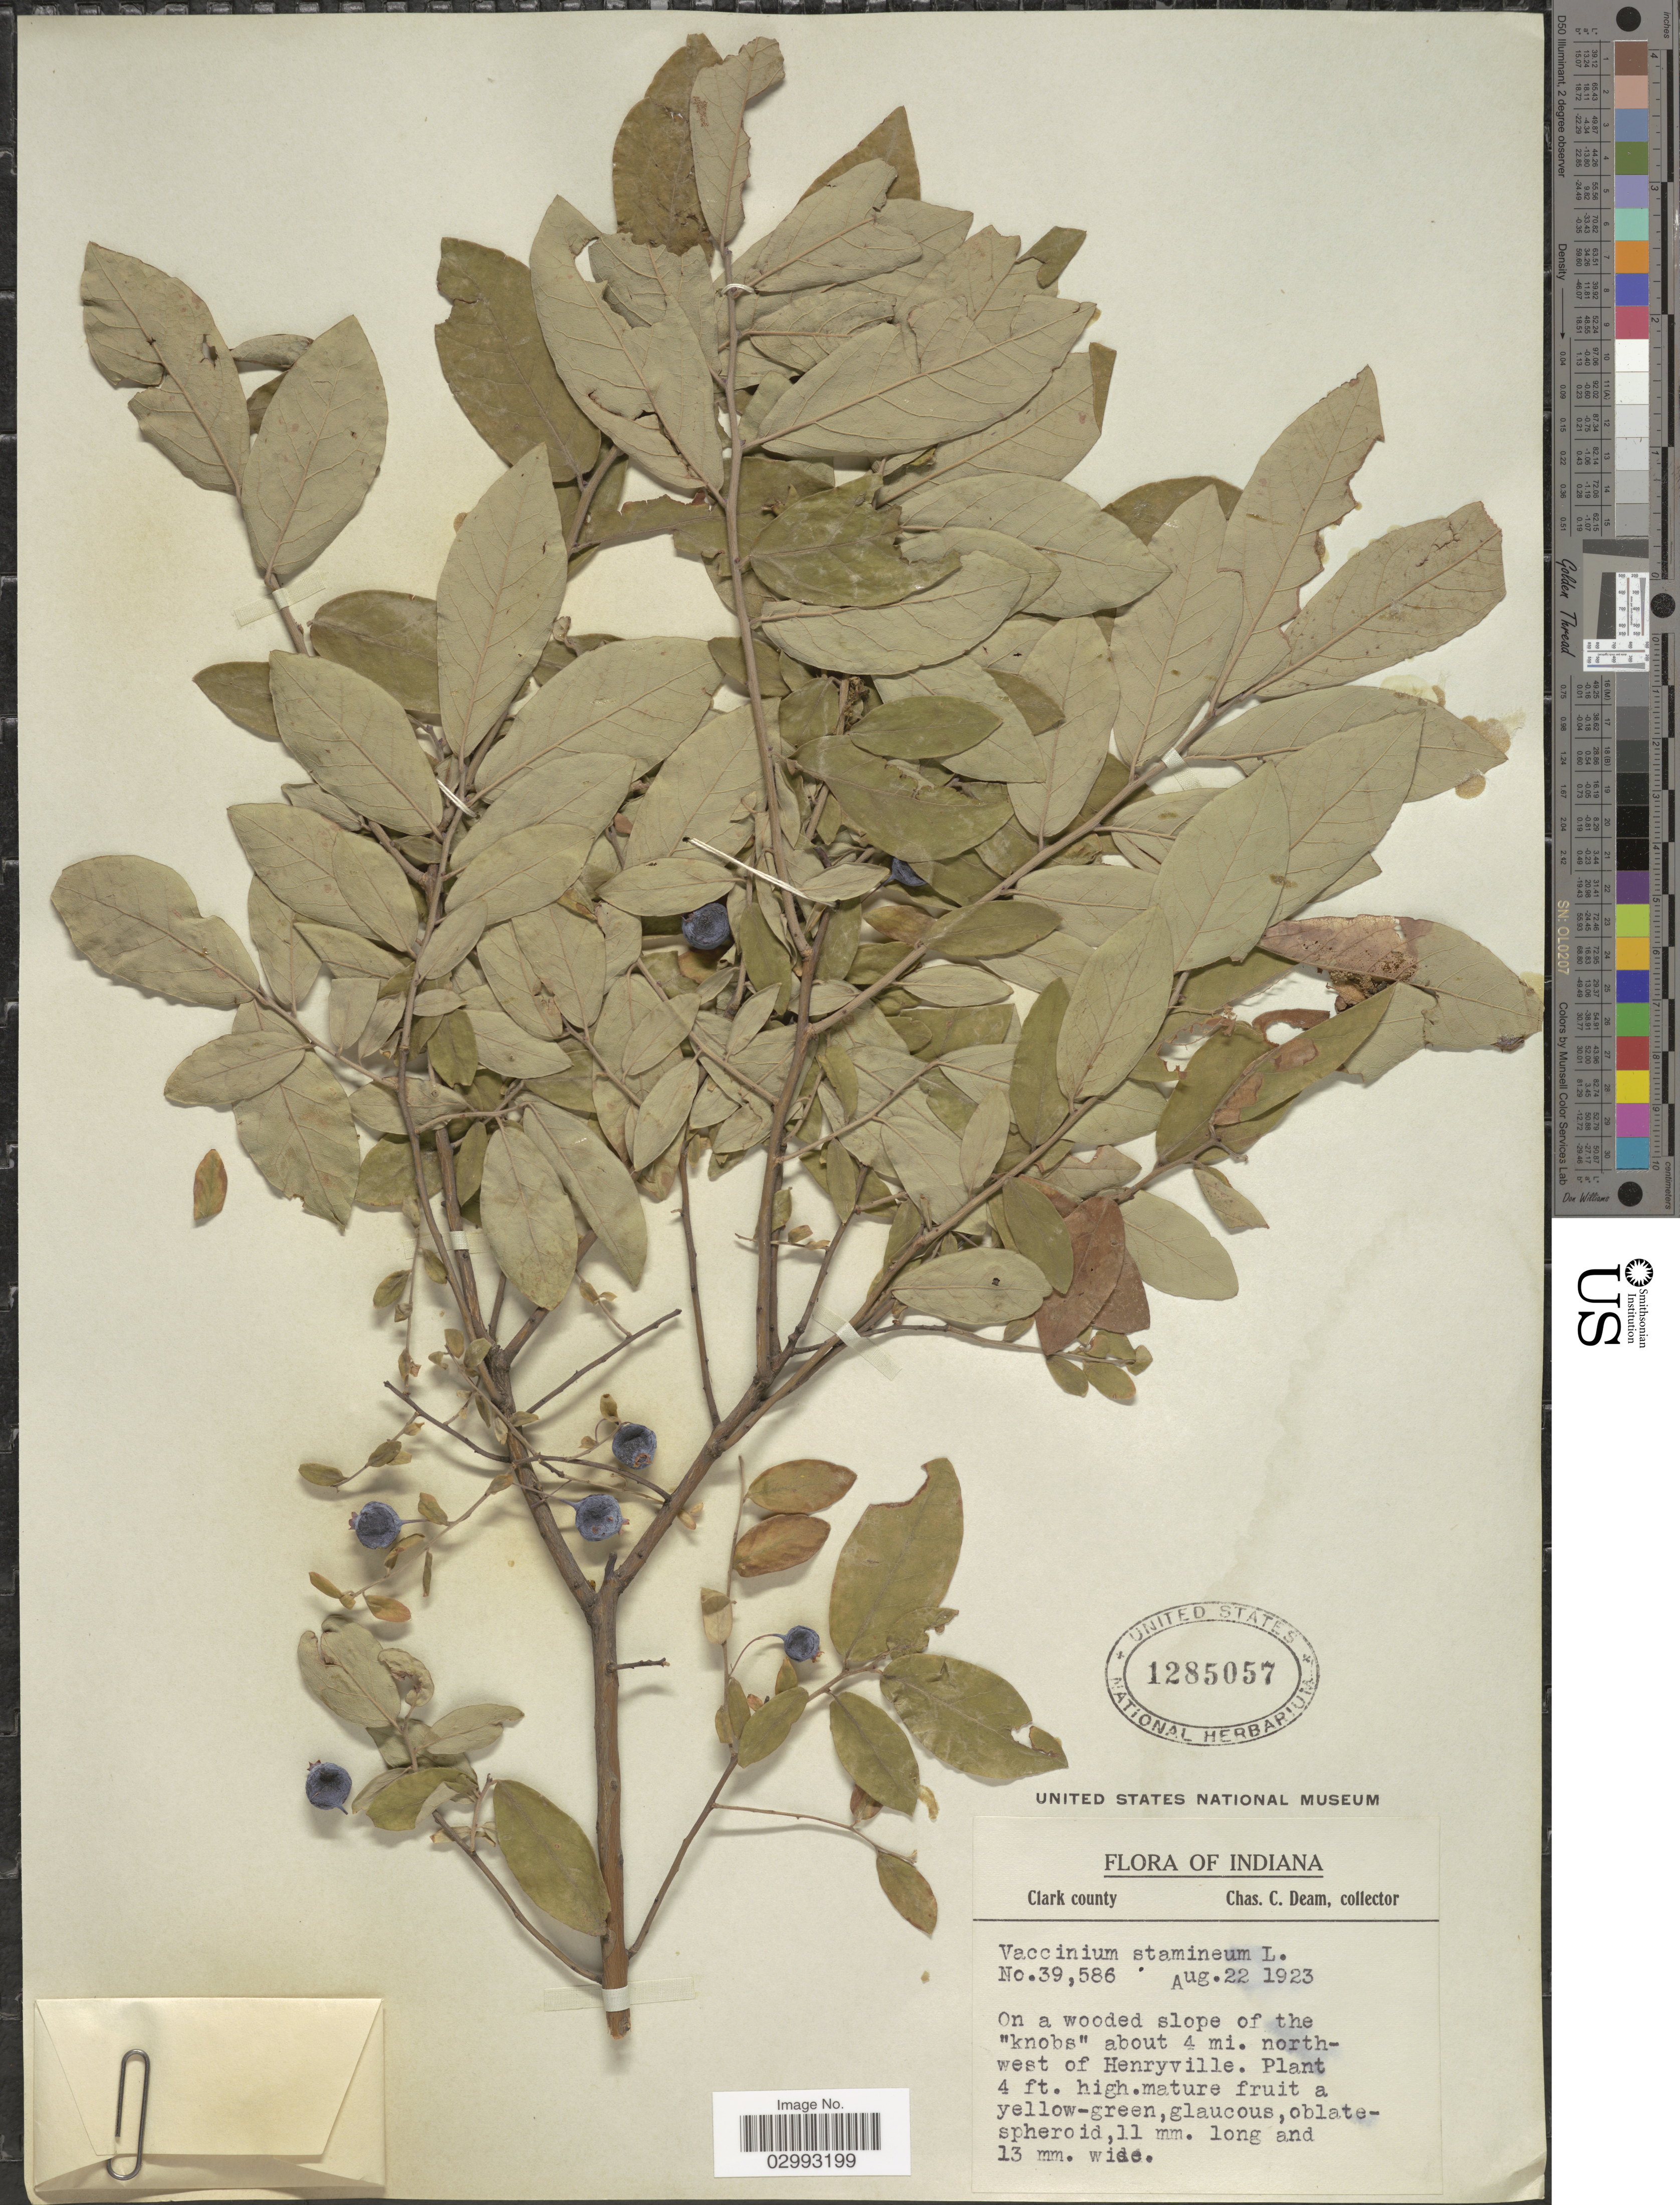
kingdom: Plantae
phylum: Tracheophyta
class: Magnoliopsida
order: Ericales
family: Ericaceae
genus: Polycodium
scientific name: Polycodium stamineum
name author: (L.) Greene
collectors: C. C. Deam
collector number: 39586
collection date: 1923-08-22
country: United States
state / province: Indiana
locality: On a wooded slope of the "Knobs" about 4 mi. northwest of Henryville.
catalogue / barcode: US 1285057